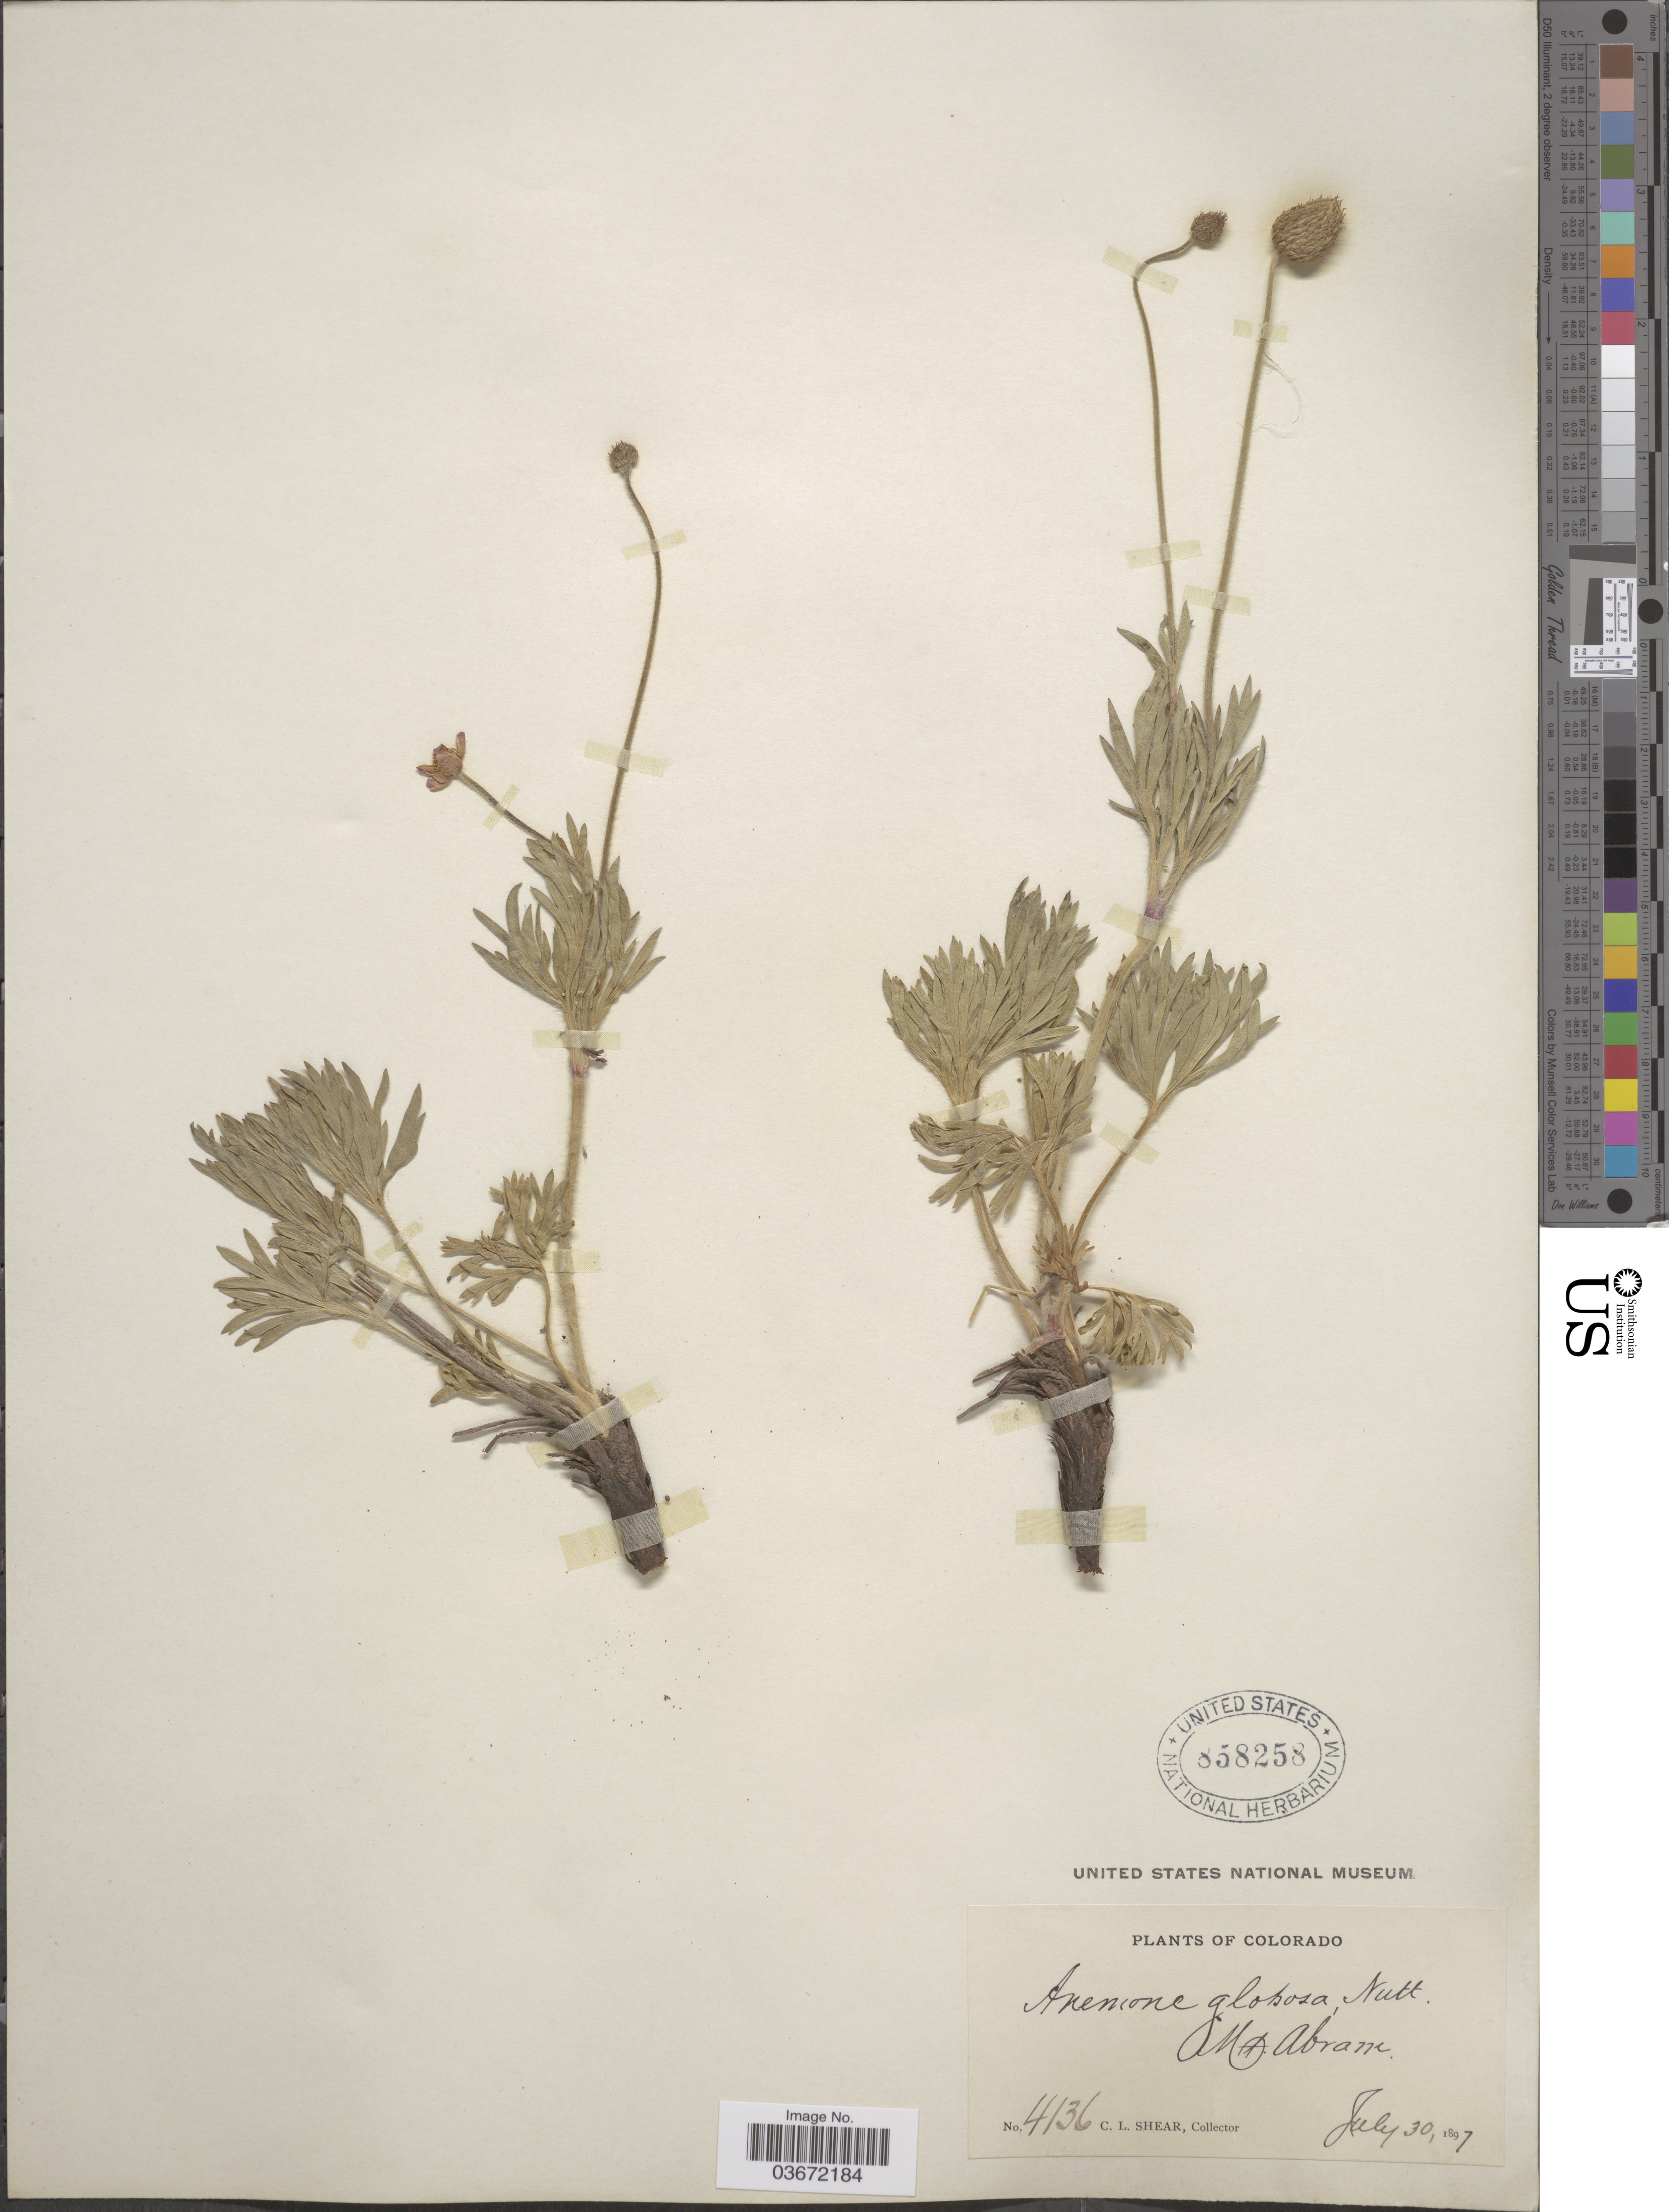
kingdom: Plantae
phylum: Tracheophyta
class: Magnoliopsida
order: Ranunculales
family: Ranunculaceae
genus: Anemone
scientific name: Anemone globosa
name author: (Torr. & A. Gray) Nutt. ex A. Heller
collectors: C. L. Shear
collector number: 4136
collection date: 1897-07-30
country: United States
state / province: Colorado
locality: Mt. Abram.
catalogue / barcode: US 858258